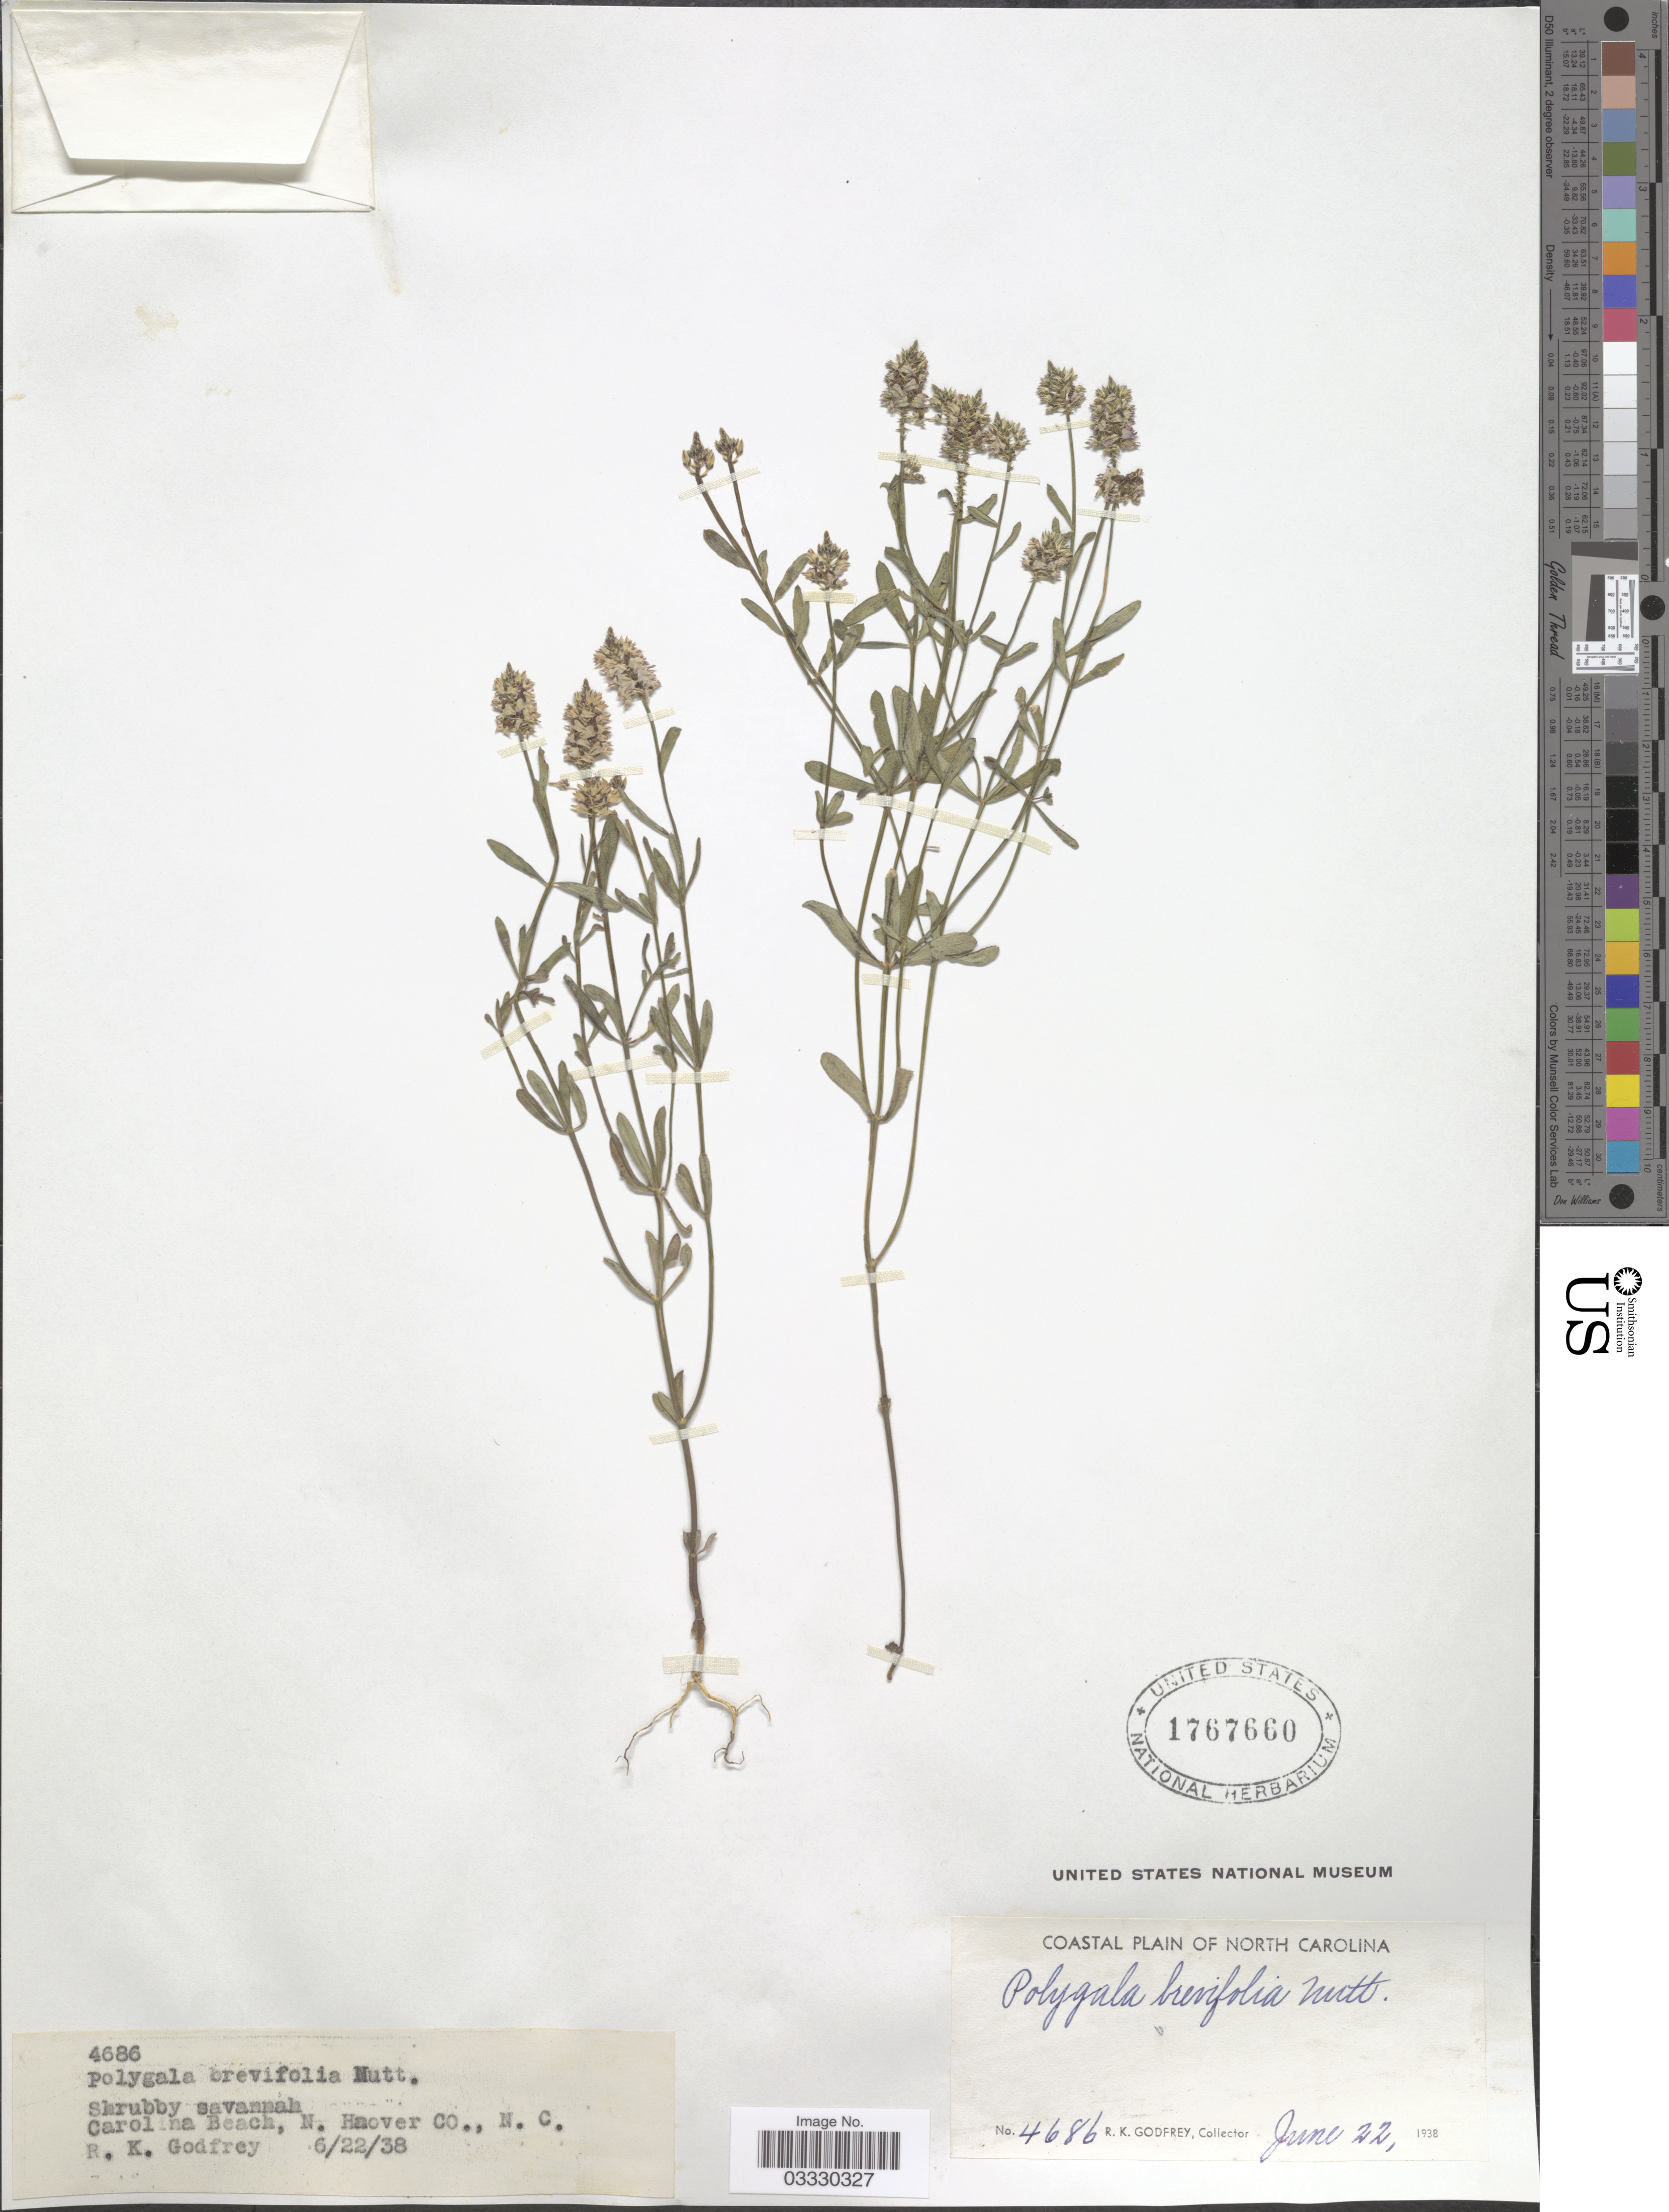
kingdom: Plantae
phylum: Tracheophyta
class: Magnoliopsida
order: Fabales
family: Polygalaceae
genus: Polygala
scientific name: Polygala brevifolia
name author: Nutt.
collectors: R. K. Godfrey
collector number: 4686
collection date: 1938-06-22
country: United States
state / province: North Carolina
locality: Coastal Plain of North Carolina. Carolina Beach, N. Haover Co.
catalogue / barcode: US 1767660